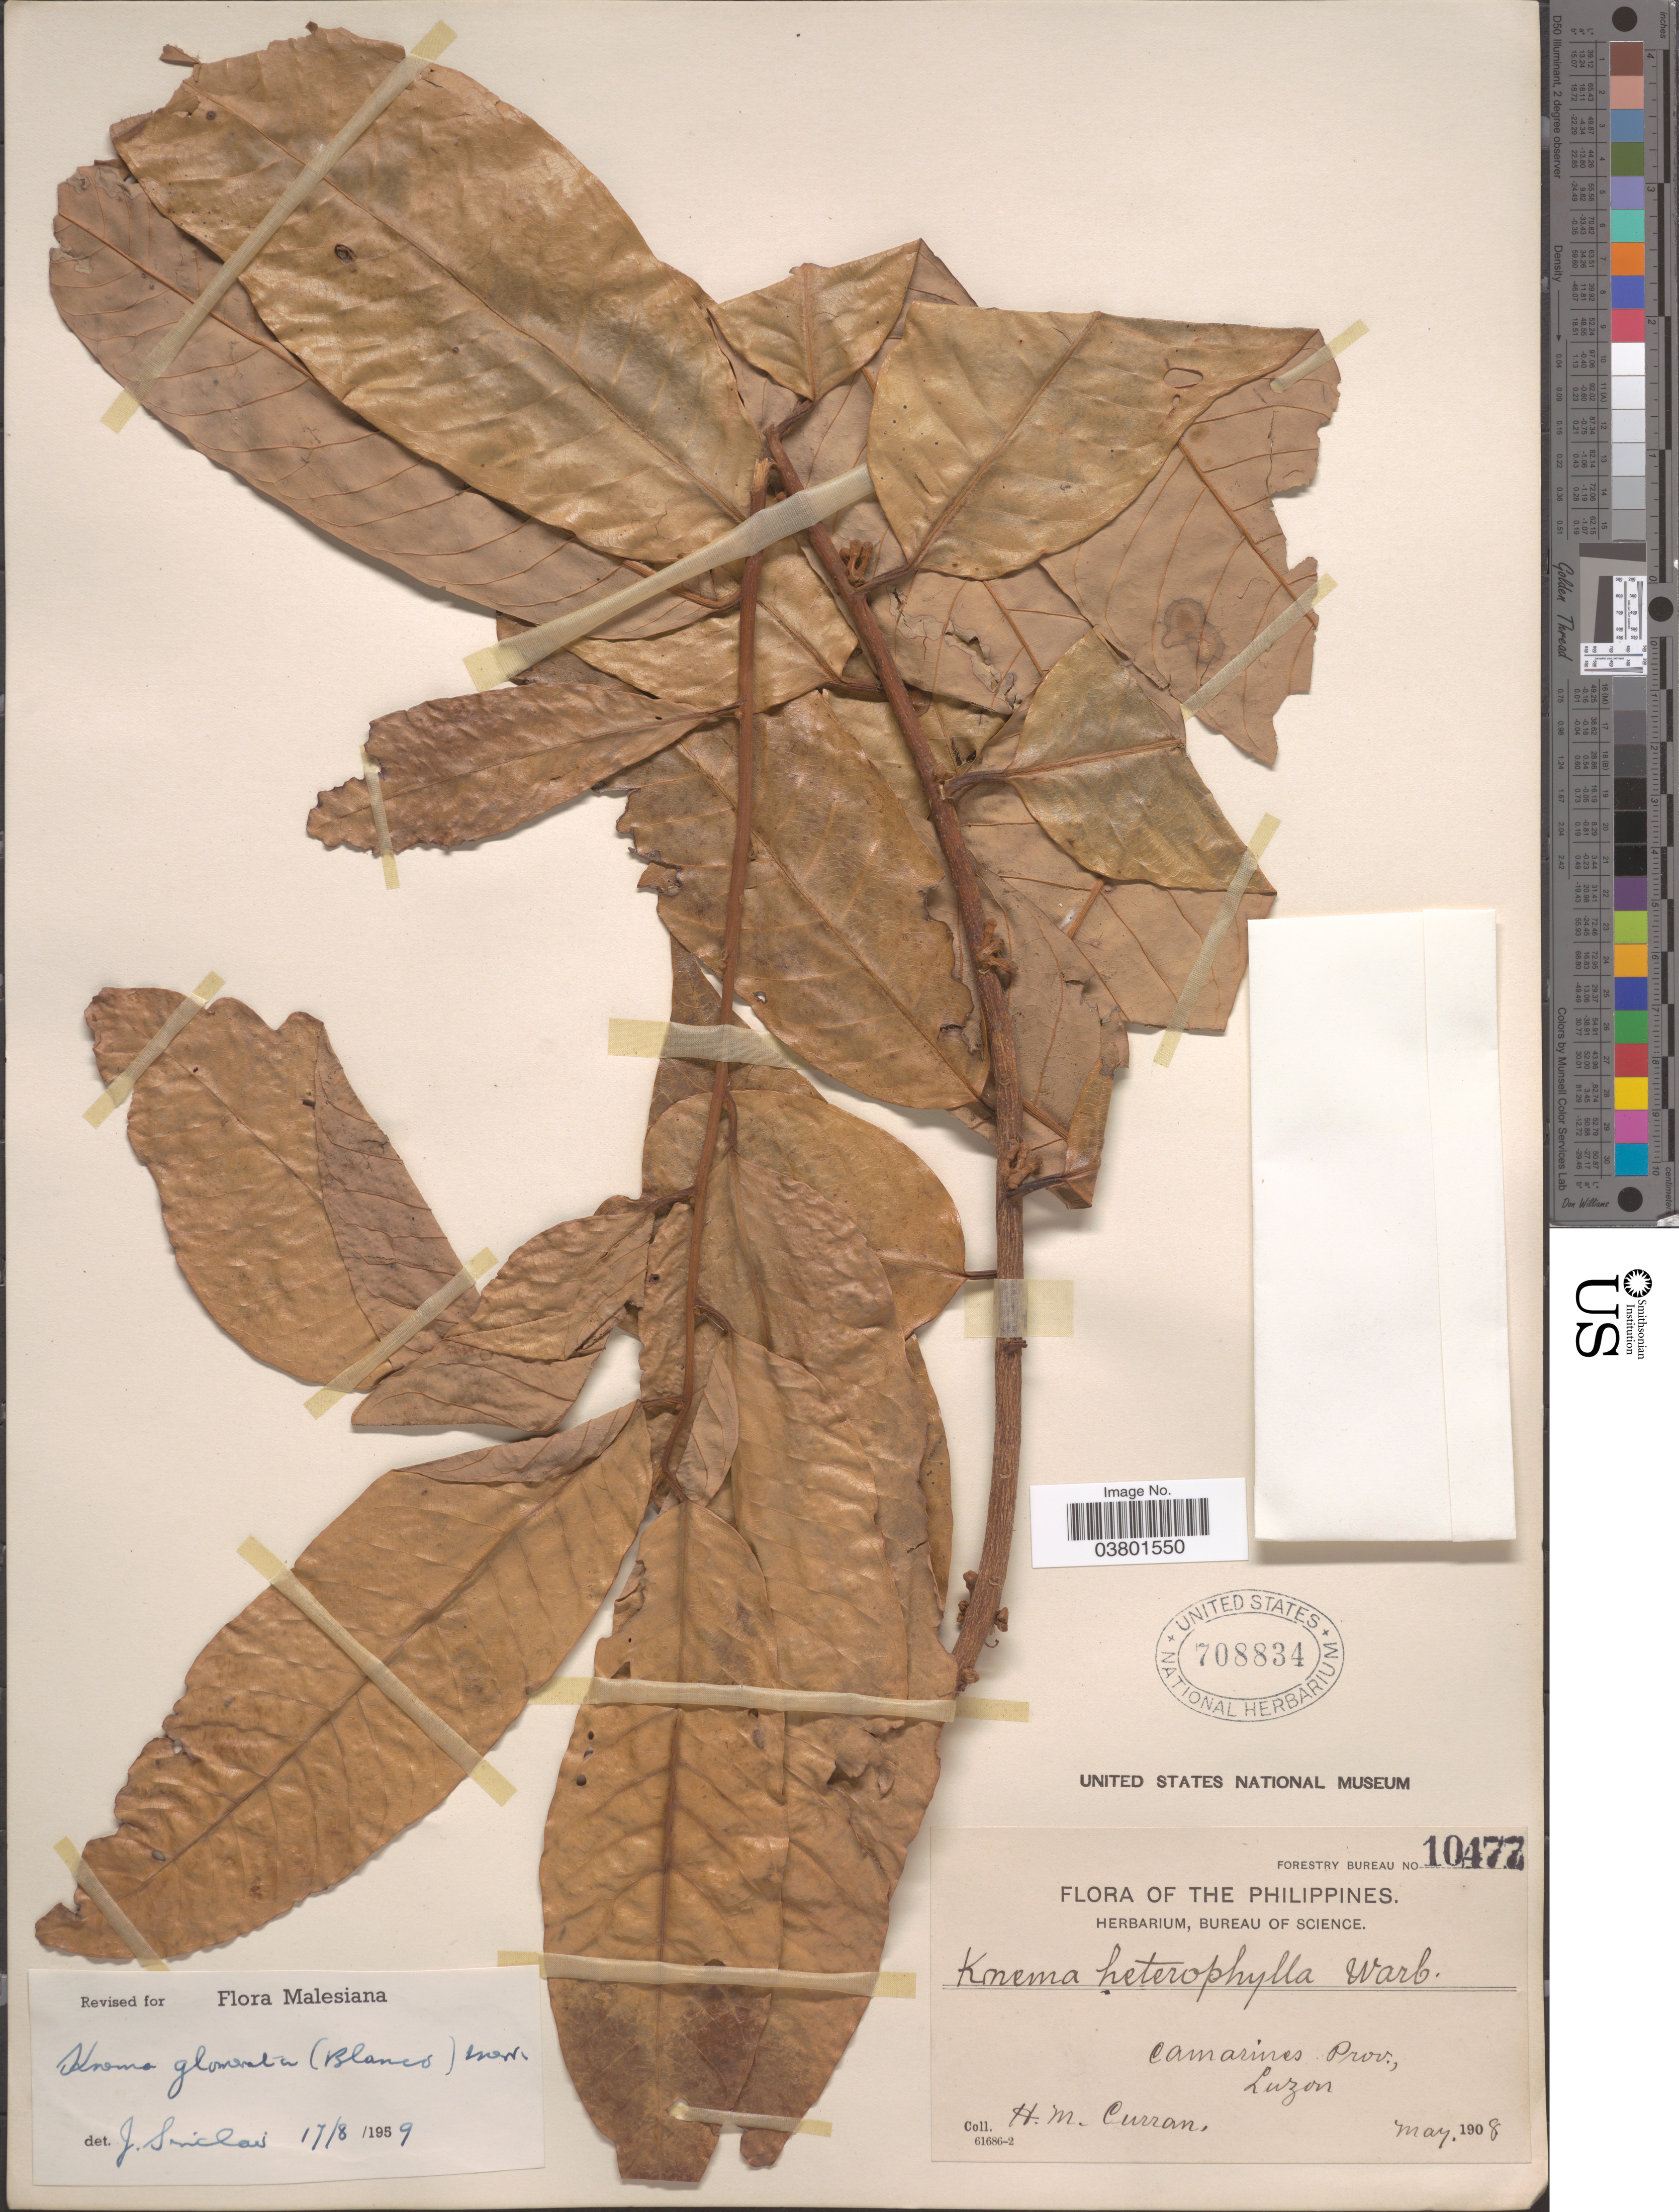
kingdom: Plantae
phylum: Tracheophyta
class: Magnoliopsida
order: Magnoliales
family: Myristicaceae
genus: Knema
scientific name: Knema glomerata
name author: (Blanco) Merr.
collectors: H. M. Curran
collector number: Forestry Bureau 10477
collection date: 1908-05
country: Philippines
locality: Camarines Prov., Luzon.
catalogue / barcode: US 708834